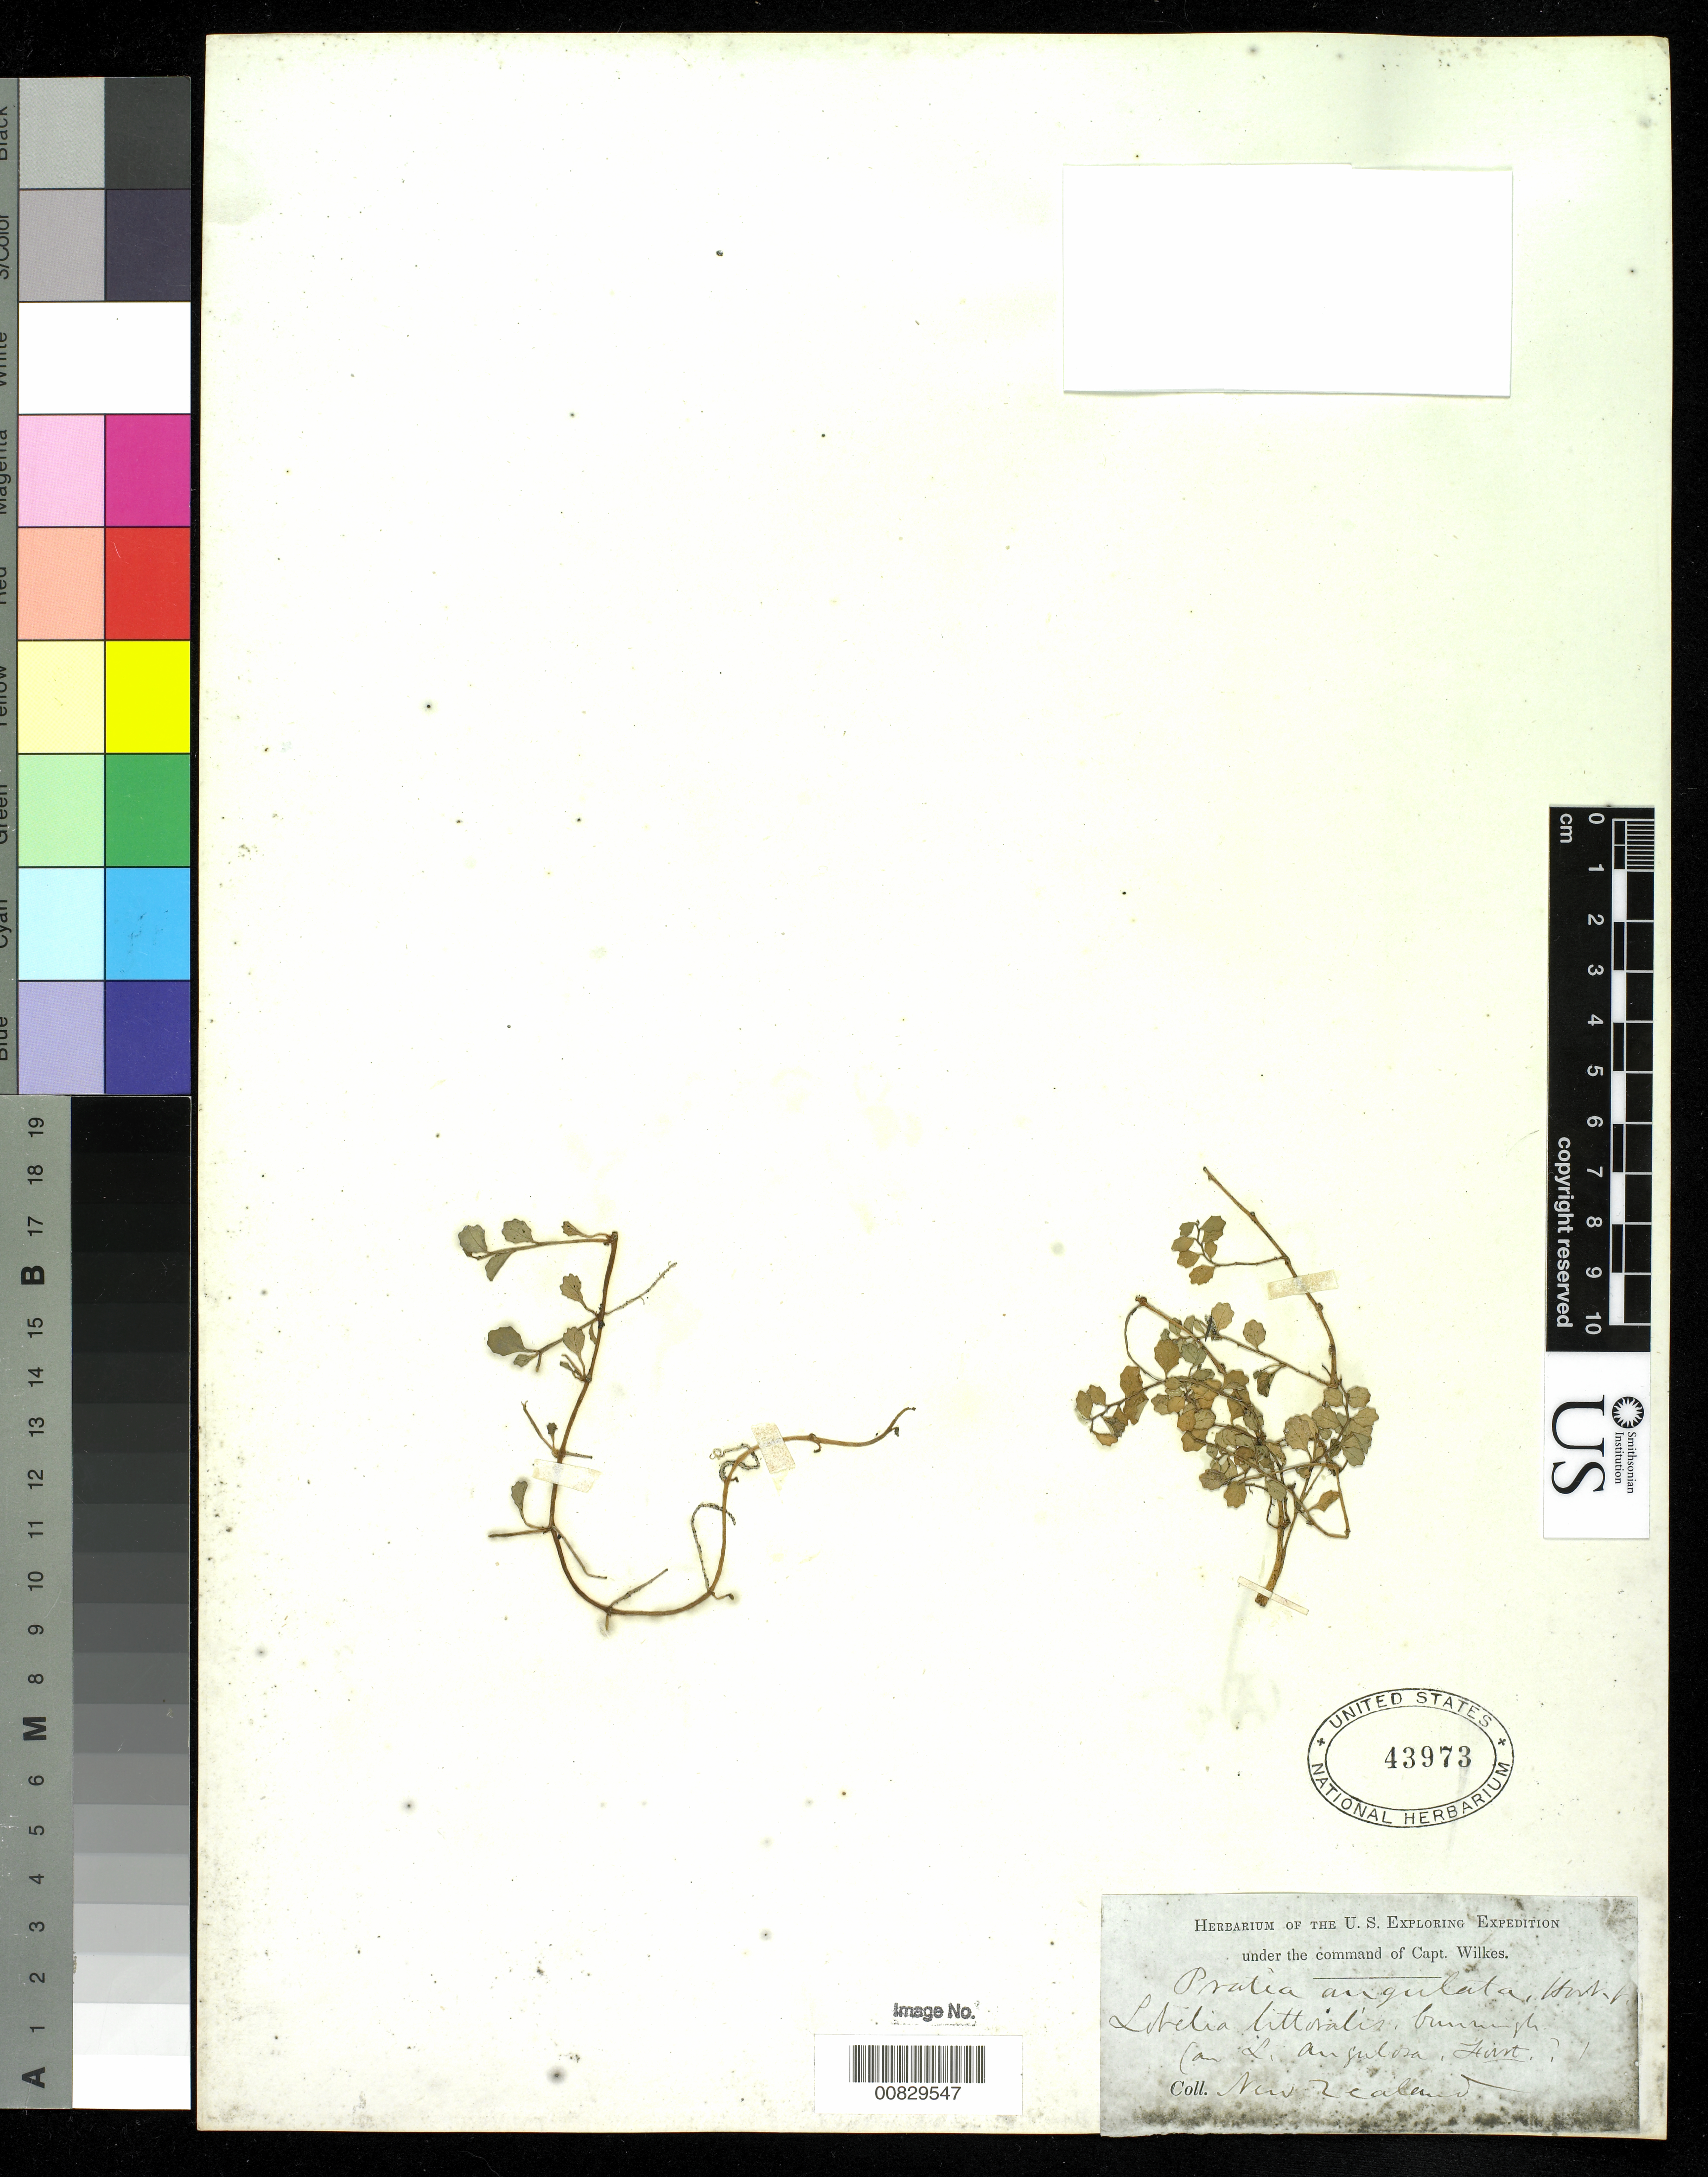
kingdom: Plantae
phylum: Tracheophyta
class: Magnoliopsida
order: Asterales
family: Campanulaceae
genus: Pratia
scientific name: Pratia angulata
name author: (G. Forst.) Hook. f.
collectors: Wilkes Explor. Exped.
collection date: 1838/1842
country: New Zealand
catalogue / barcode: US 43973